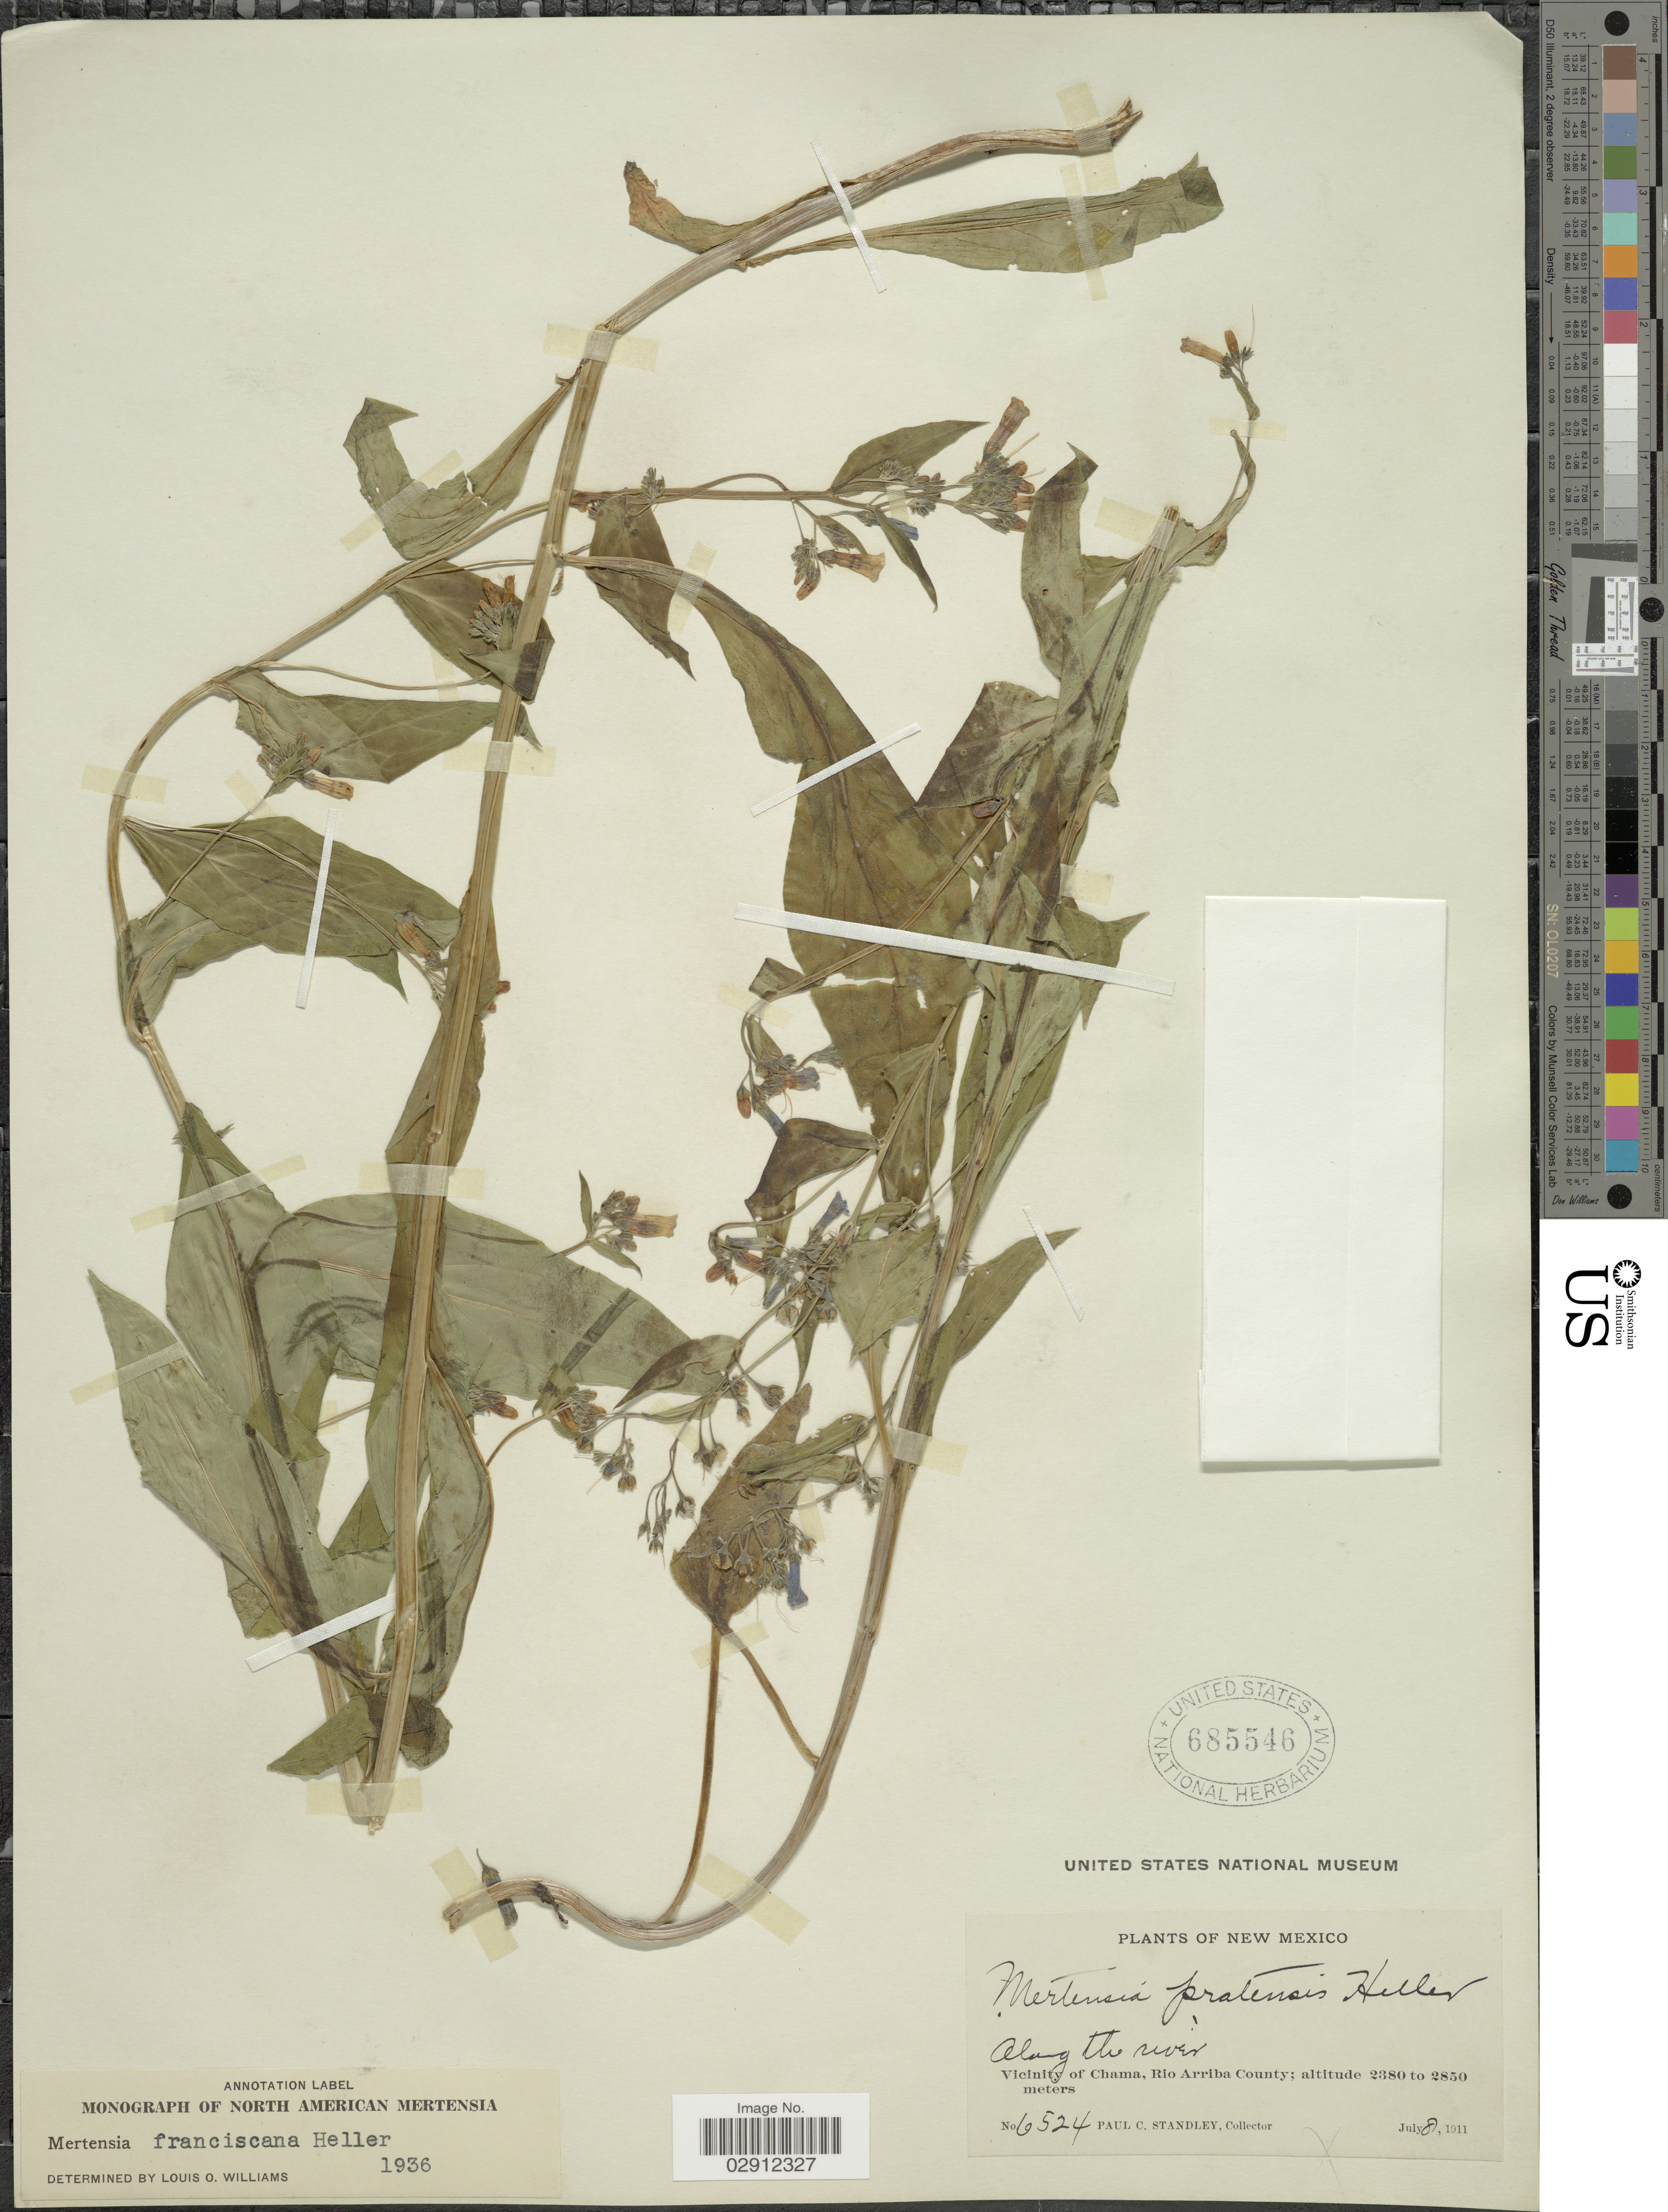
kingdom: Plantae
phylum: Tracheophyta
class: Magnoliopsida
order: Boraginales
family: Boraginaceae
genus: Mertensia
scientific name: Mertensia franciscana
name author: A. Heller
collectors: P. C. Standley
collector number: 6524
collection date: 1911-07-08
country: United States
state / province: New Mexico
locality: Along the river. Vicinity of Chama, Rio Arriba County.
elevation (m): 2380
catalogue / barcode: US 685546